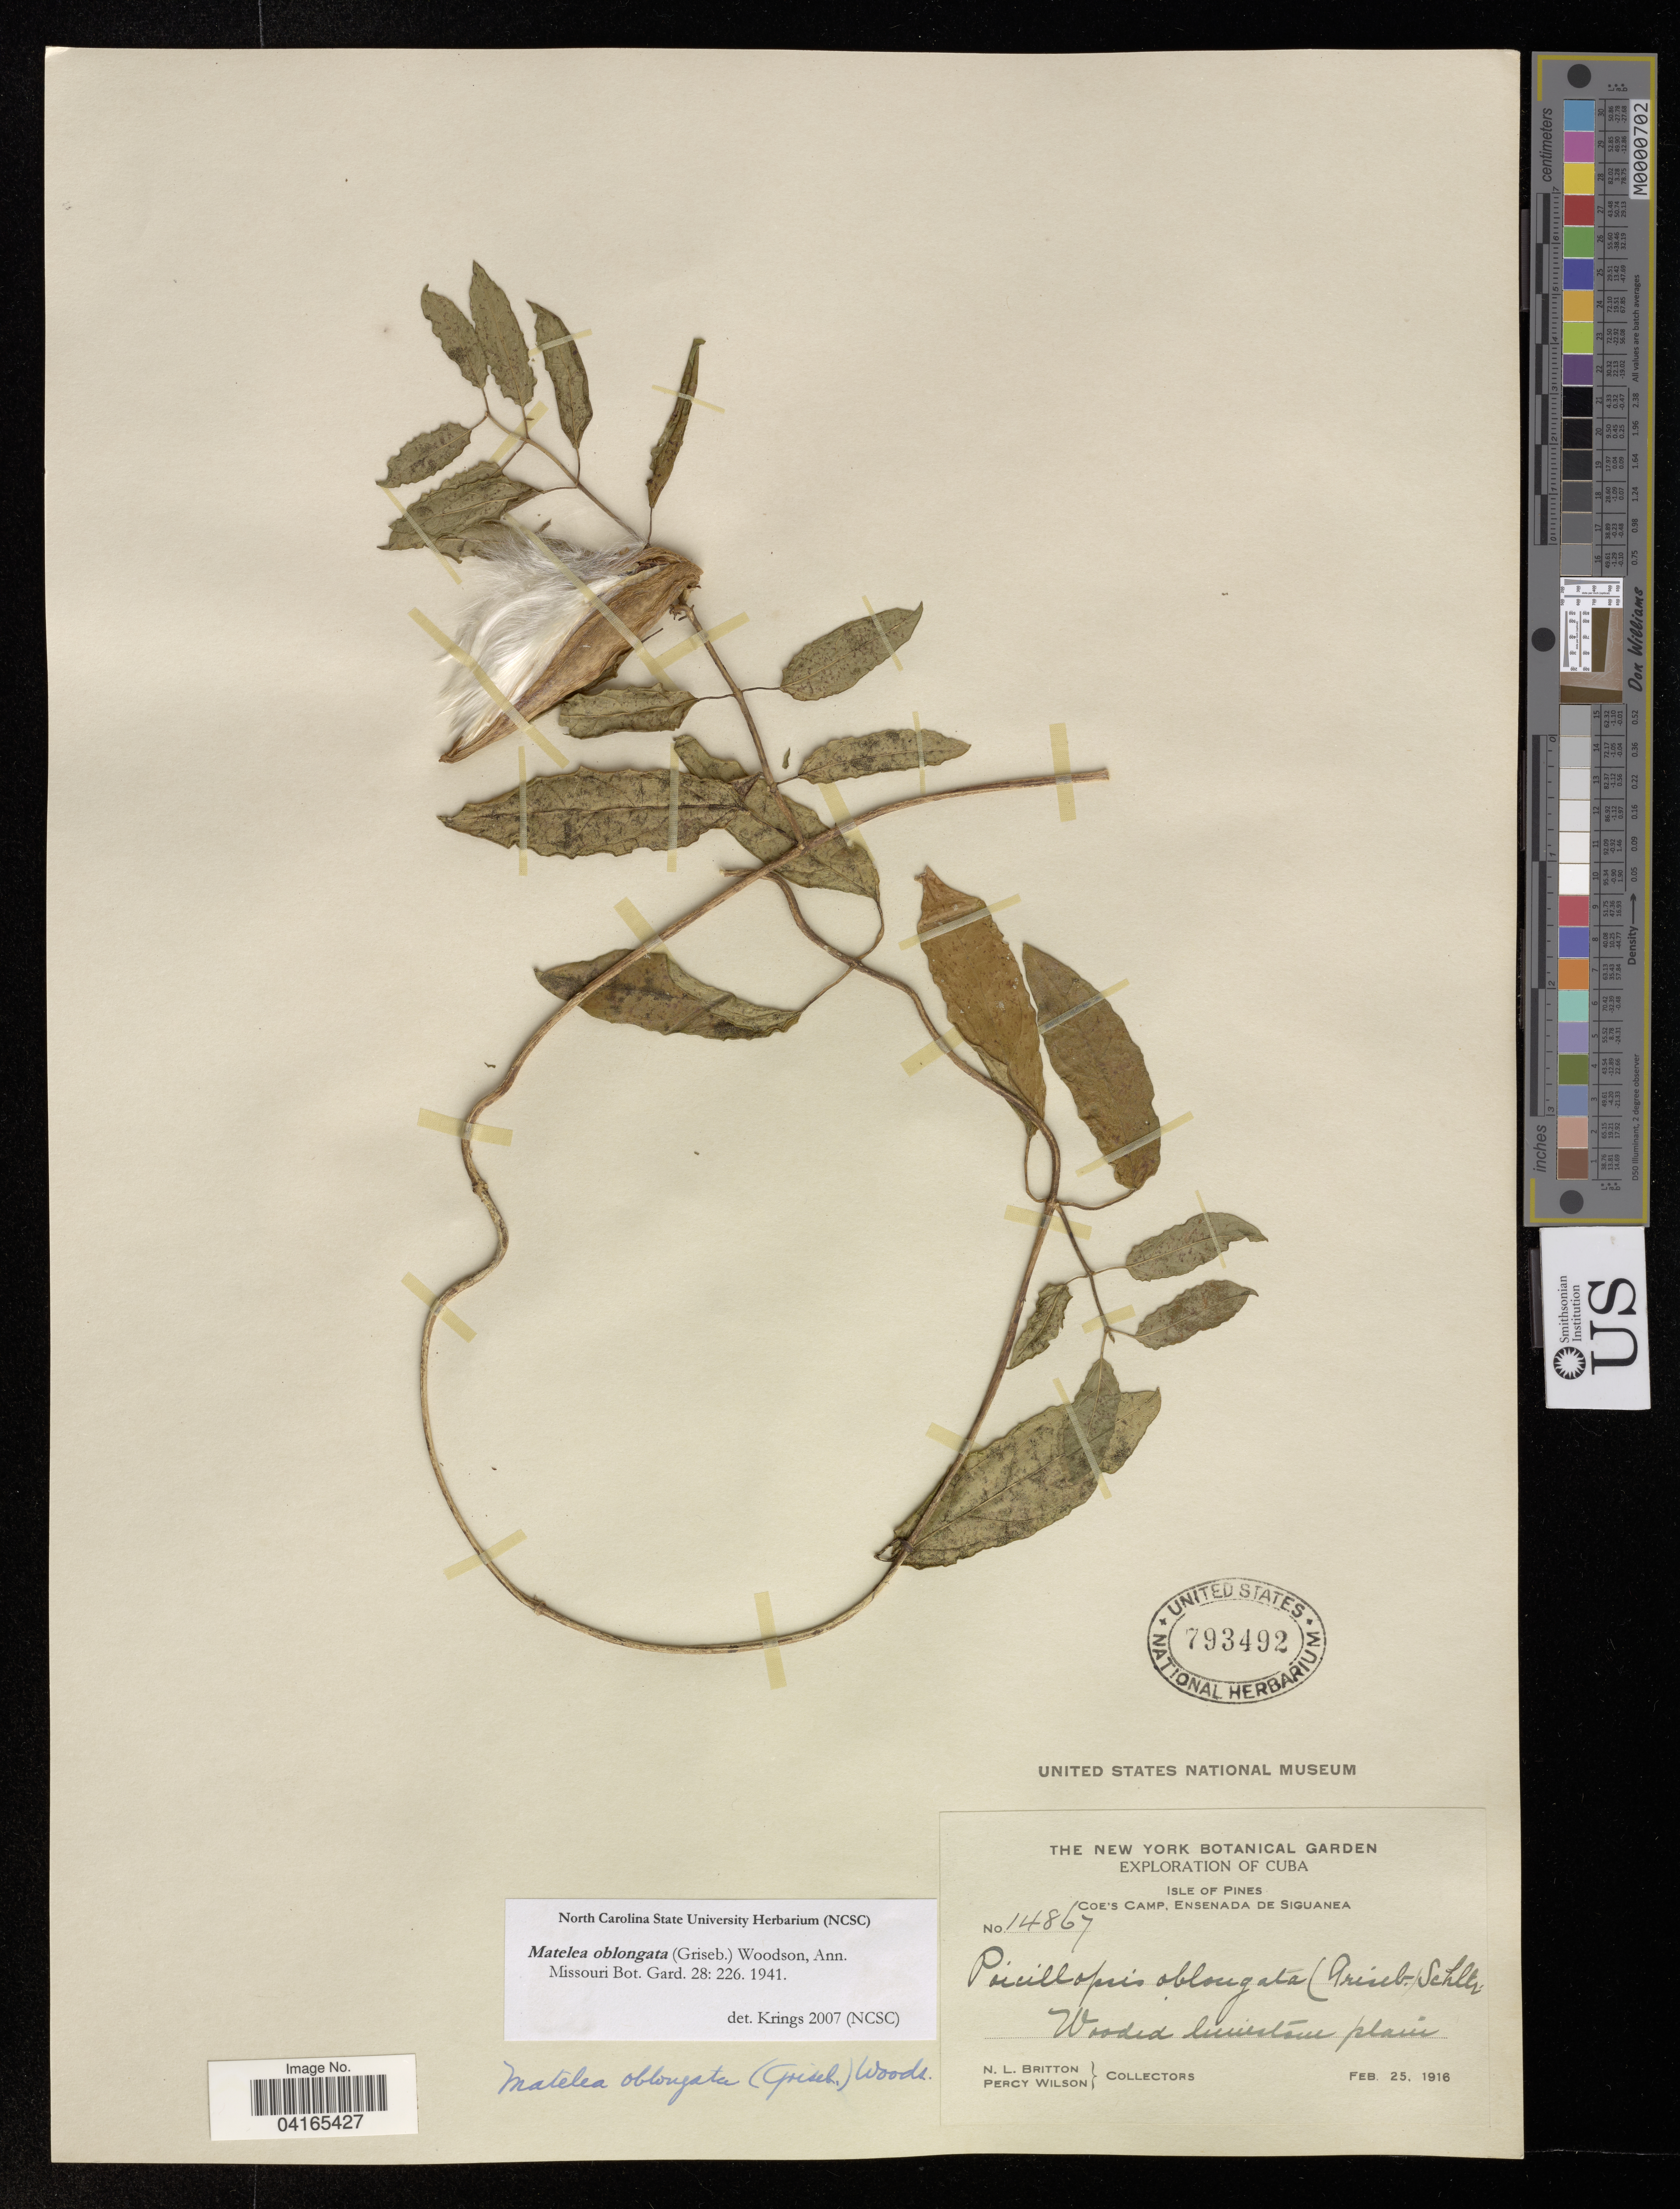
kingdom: Plantae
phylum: Tracheophyta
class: Magnoliopsida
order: Gentianales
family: Apocynaceae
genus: Matelea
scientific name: Matelea oblongata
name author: (Griseb.) Woodson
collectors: N. Britton & P. Wilson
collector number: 14867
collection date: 1916-02-25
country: Cuba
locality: Isle of Pines. Coe's Camp, Ensada de Siguanea.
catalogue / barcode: US 793492